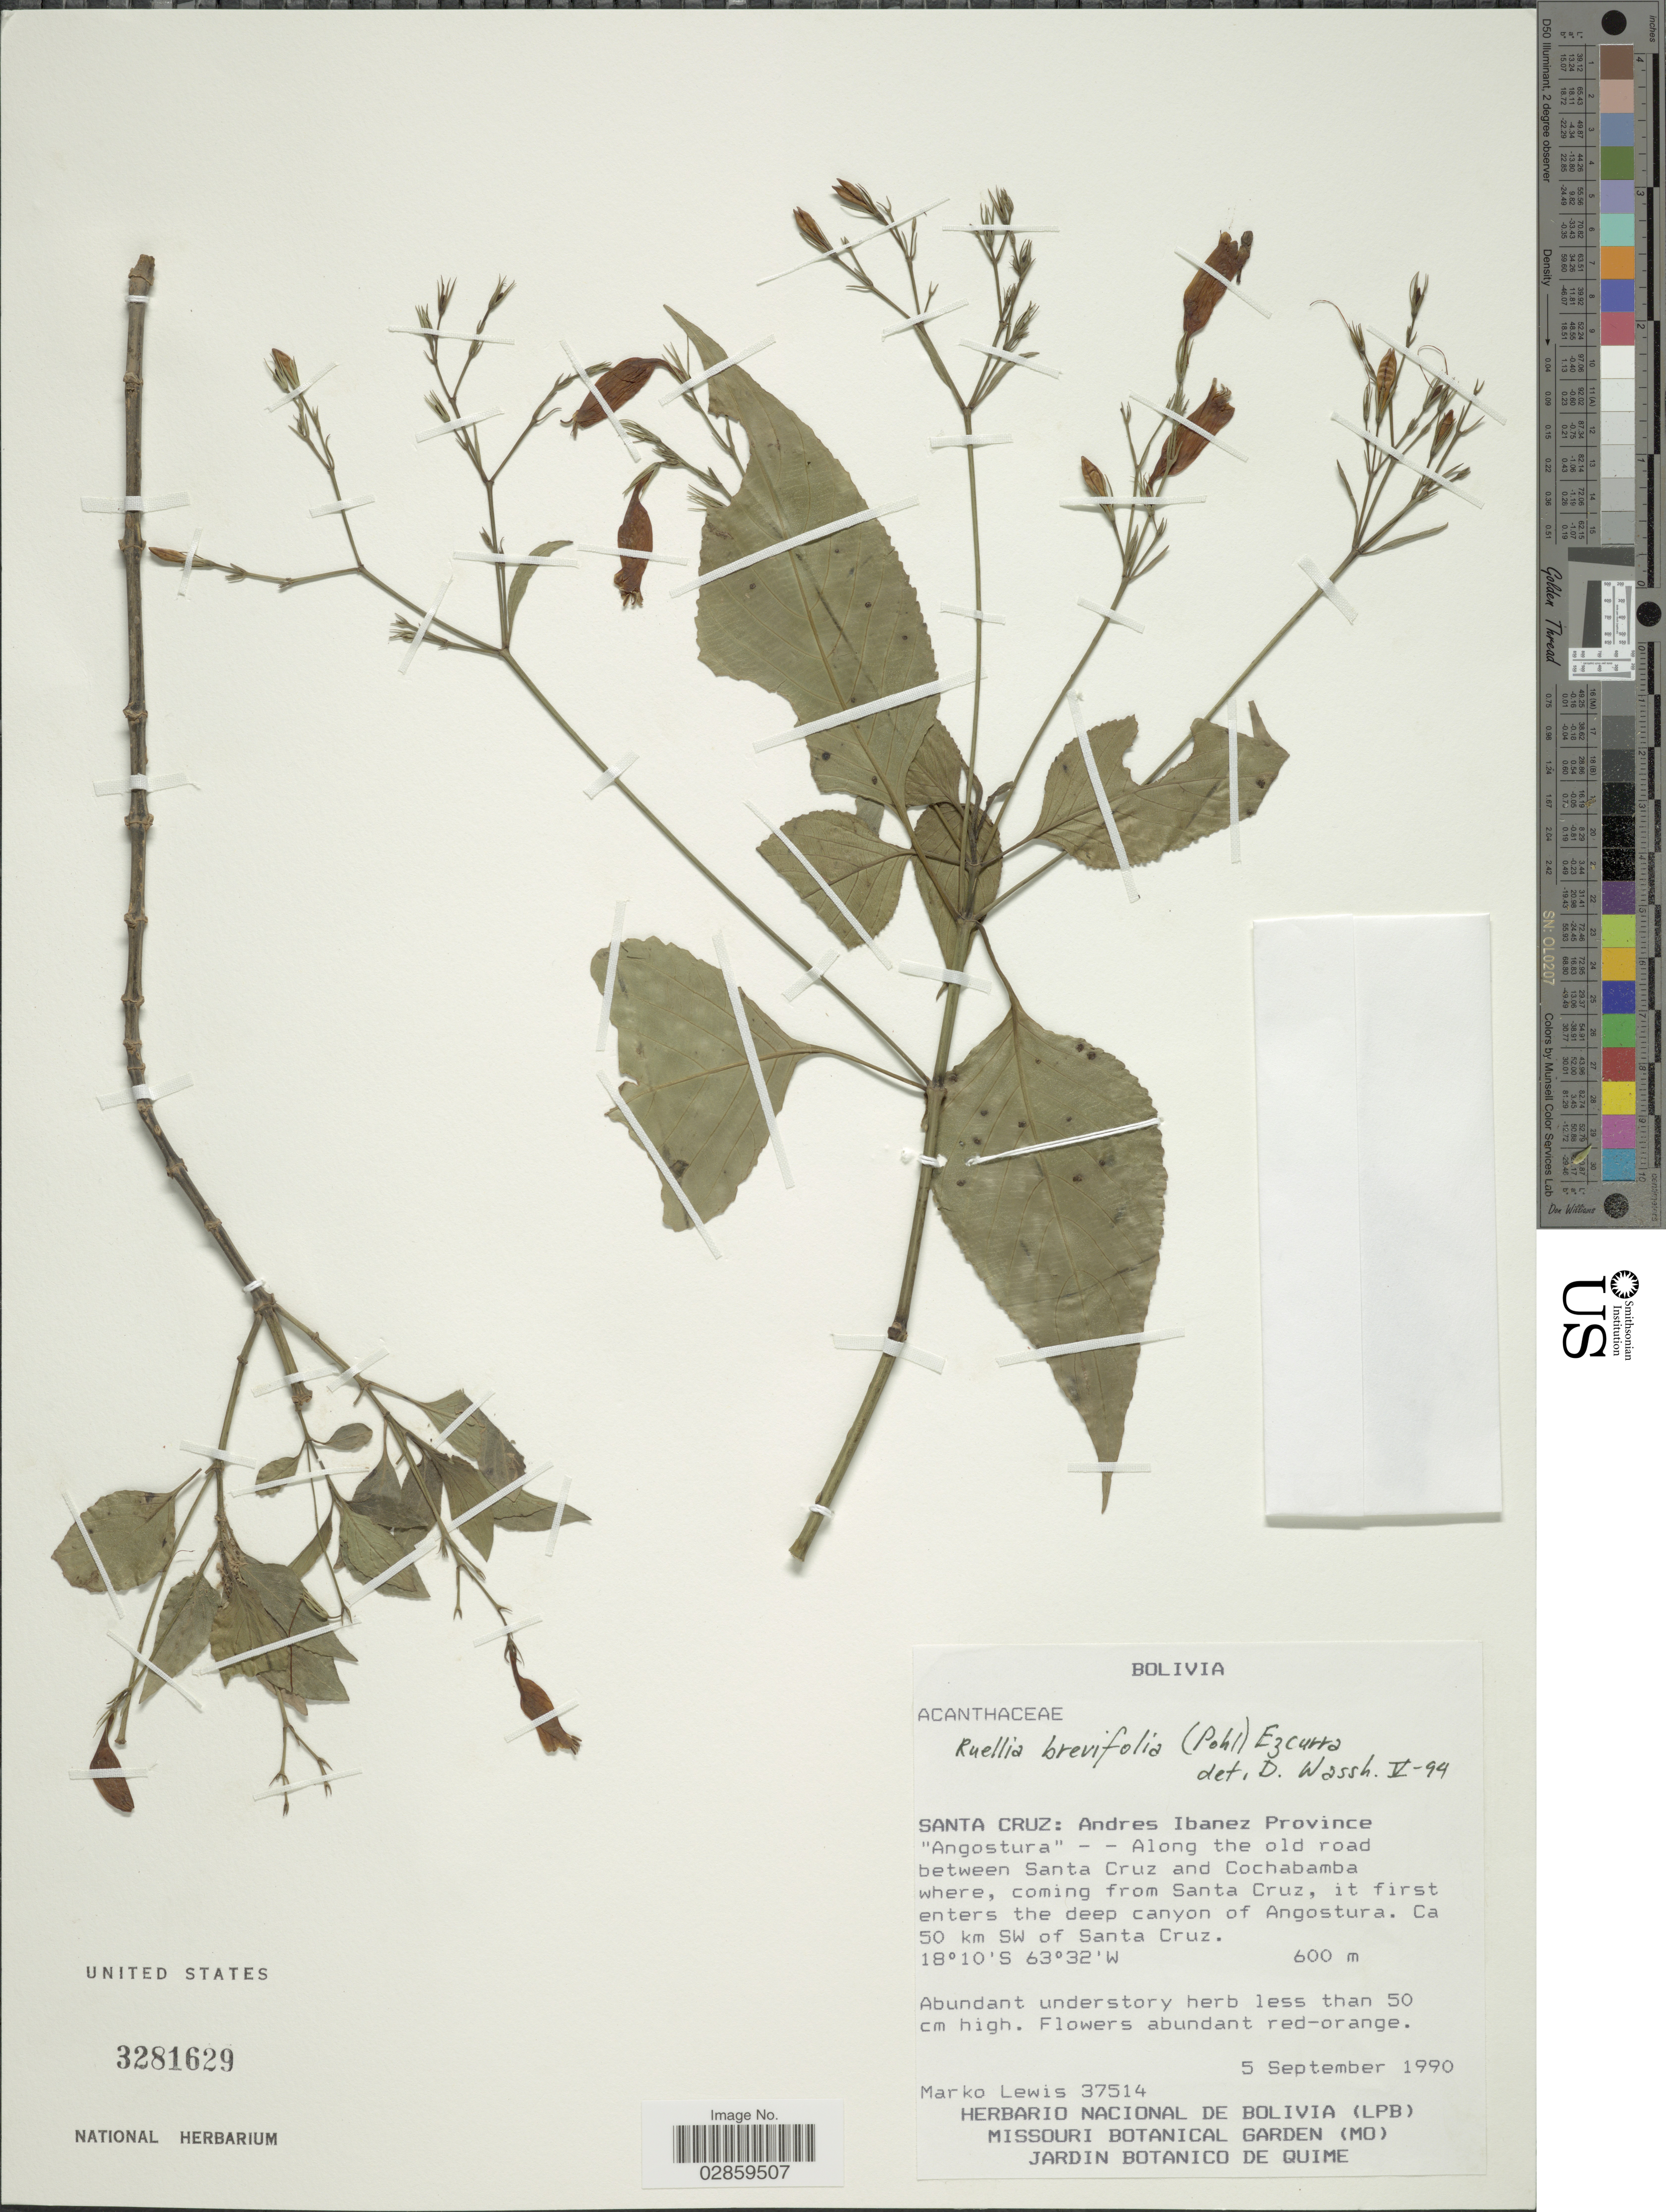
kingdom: Plantae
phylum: Tracheophyta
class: Magnoliopsida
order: Lamiales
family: Acanthaceae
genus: Ruellia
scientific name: Ruellia brevifolia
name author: (Pohl) C. Ezcurra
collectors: M. A. Lewis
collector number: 37514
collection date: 1990-09-05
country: Bolivia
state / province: Santa Cruz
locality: Andres Ibanez Province, "Angostura" - - Along the old road between Santa Cruz and Cochabamba where, coming from Santa Cruz, it first enters the deep canyon of Angostura. Ca. 50 km SW of Santa Cruz.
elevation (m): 600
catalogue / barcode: US 3281629